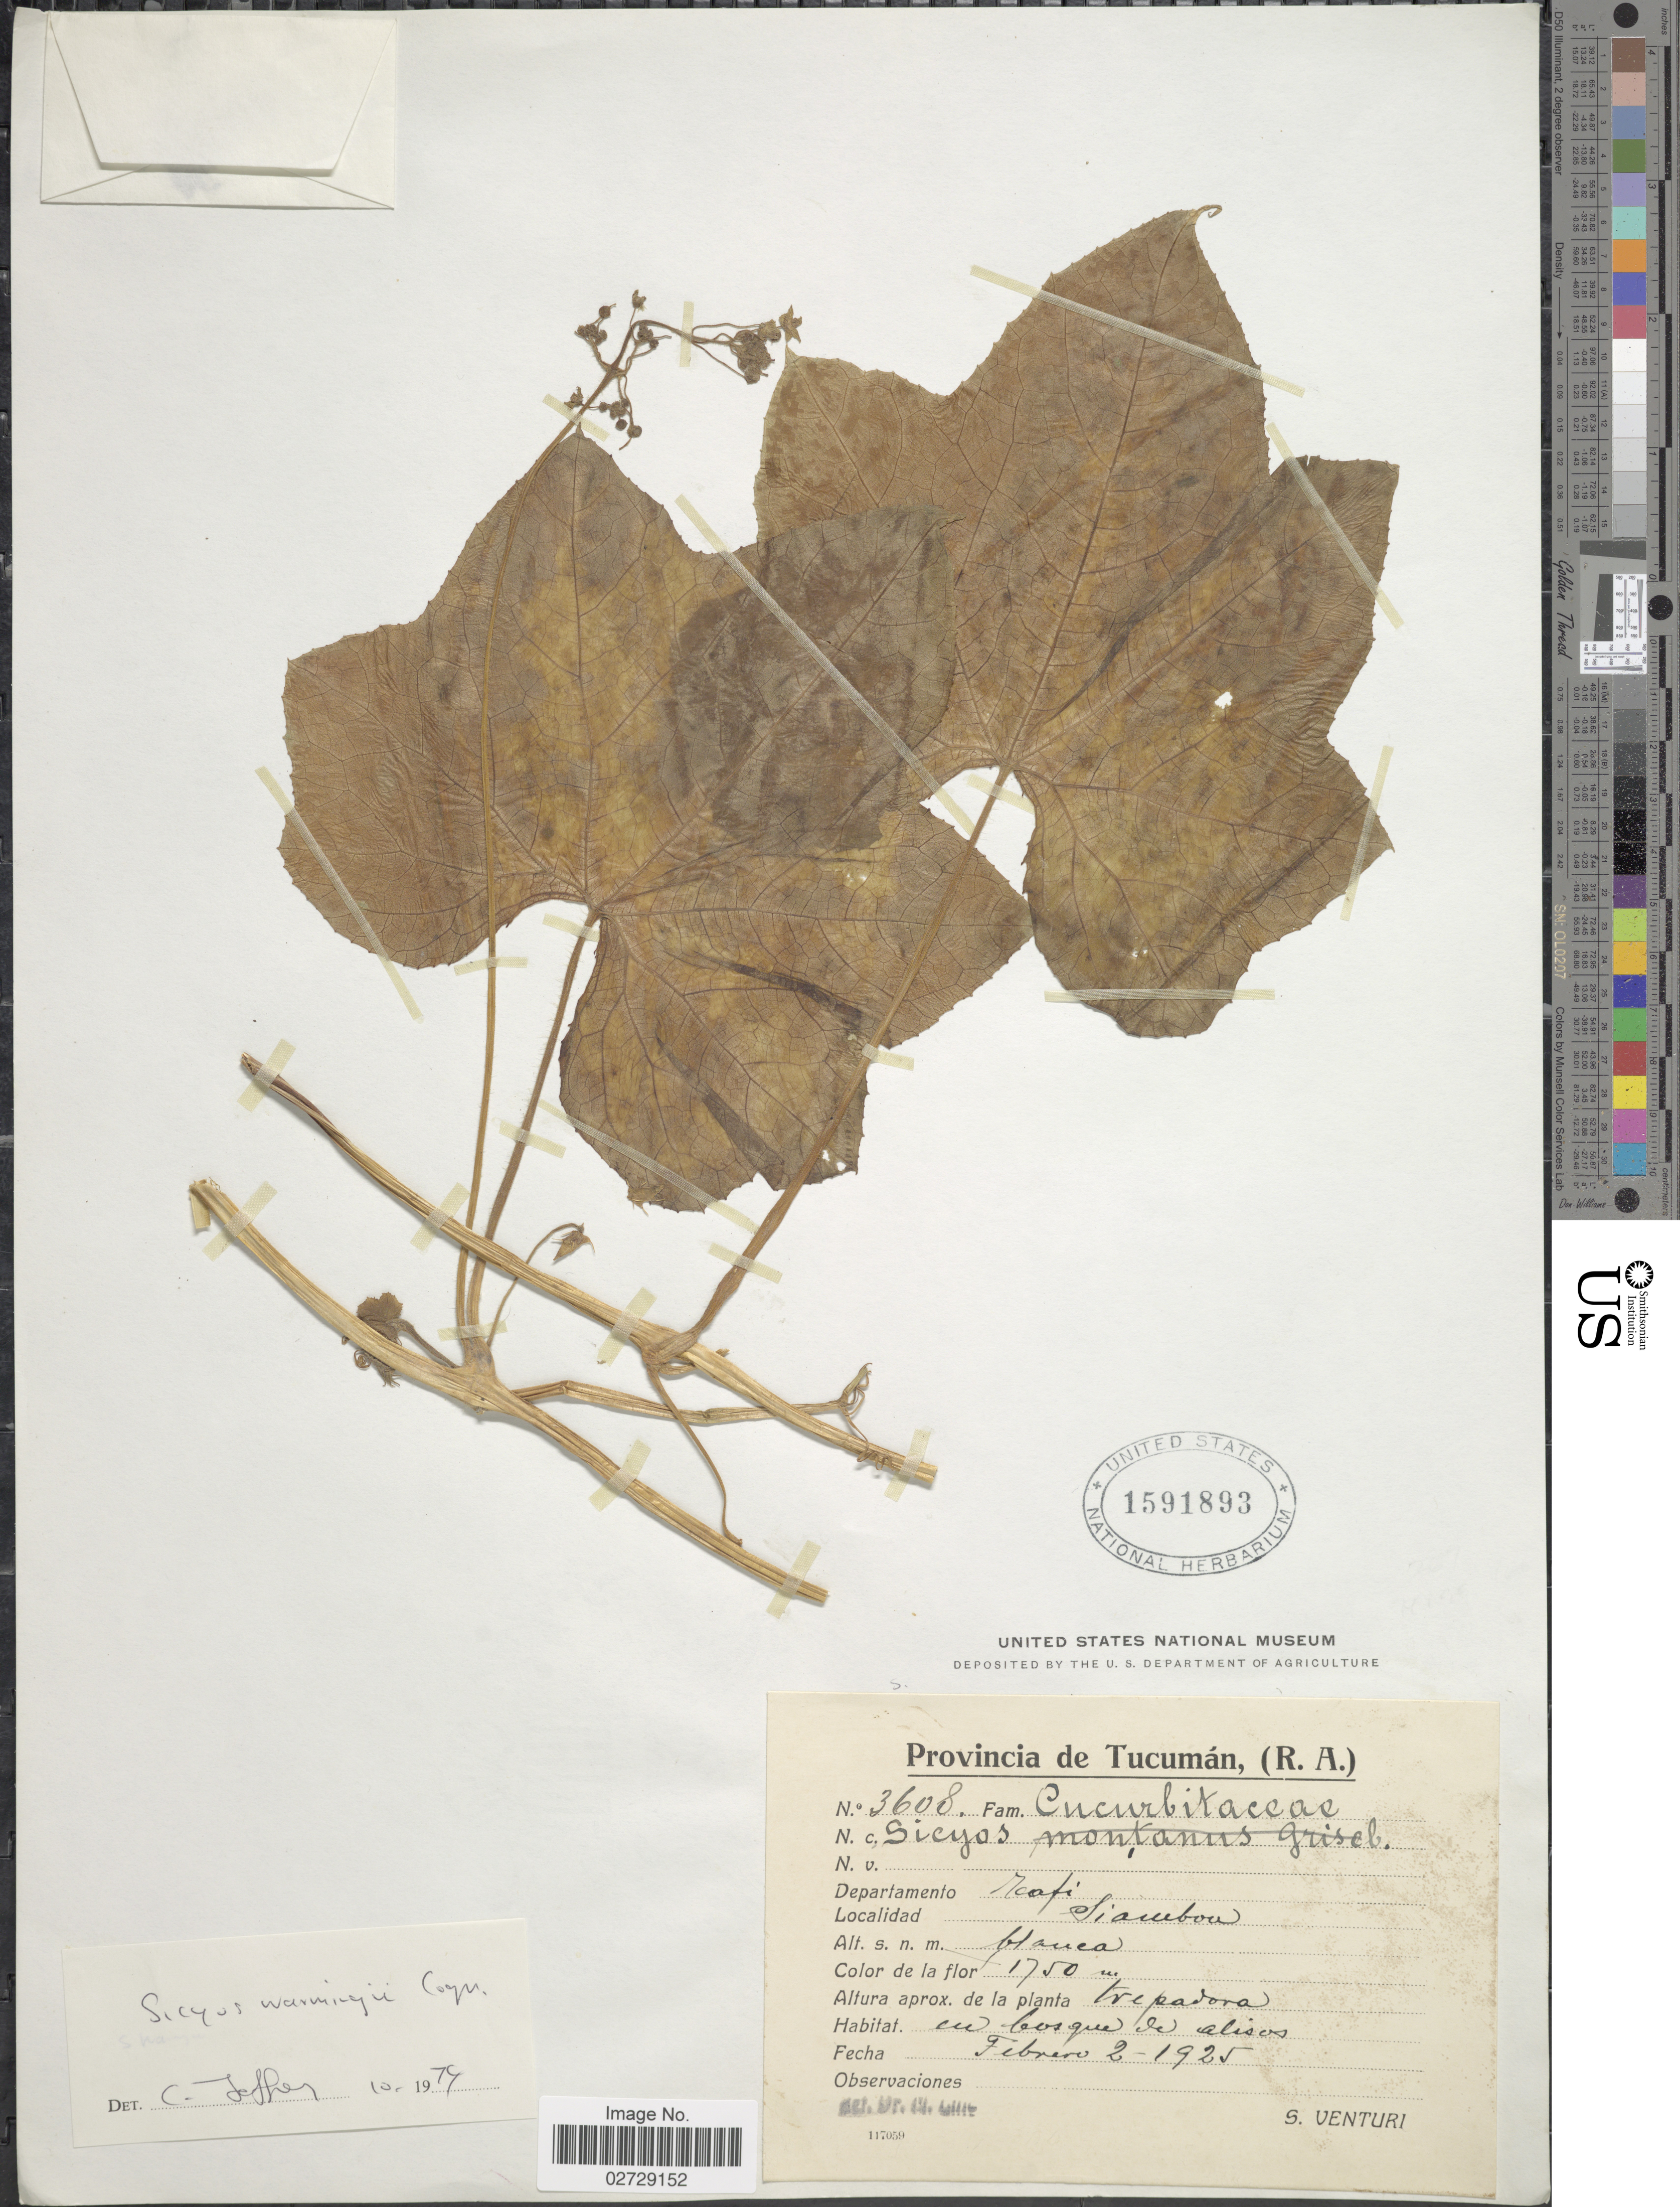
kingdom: Plantae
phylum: Tracheophyta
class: Magnoliopsida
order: Cucurbitales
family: Cucurbitaceae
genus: Sicyos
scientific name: Sicyos warmingii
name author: Cogn.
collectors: S. Venturi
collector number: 3608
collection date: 1925-02-02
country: Argentina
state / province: Tucuman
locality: Provincia de Tucuman, (R.A.), Departamento Tafi, Siambon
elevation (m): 1750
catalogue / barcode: US 1591893